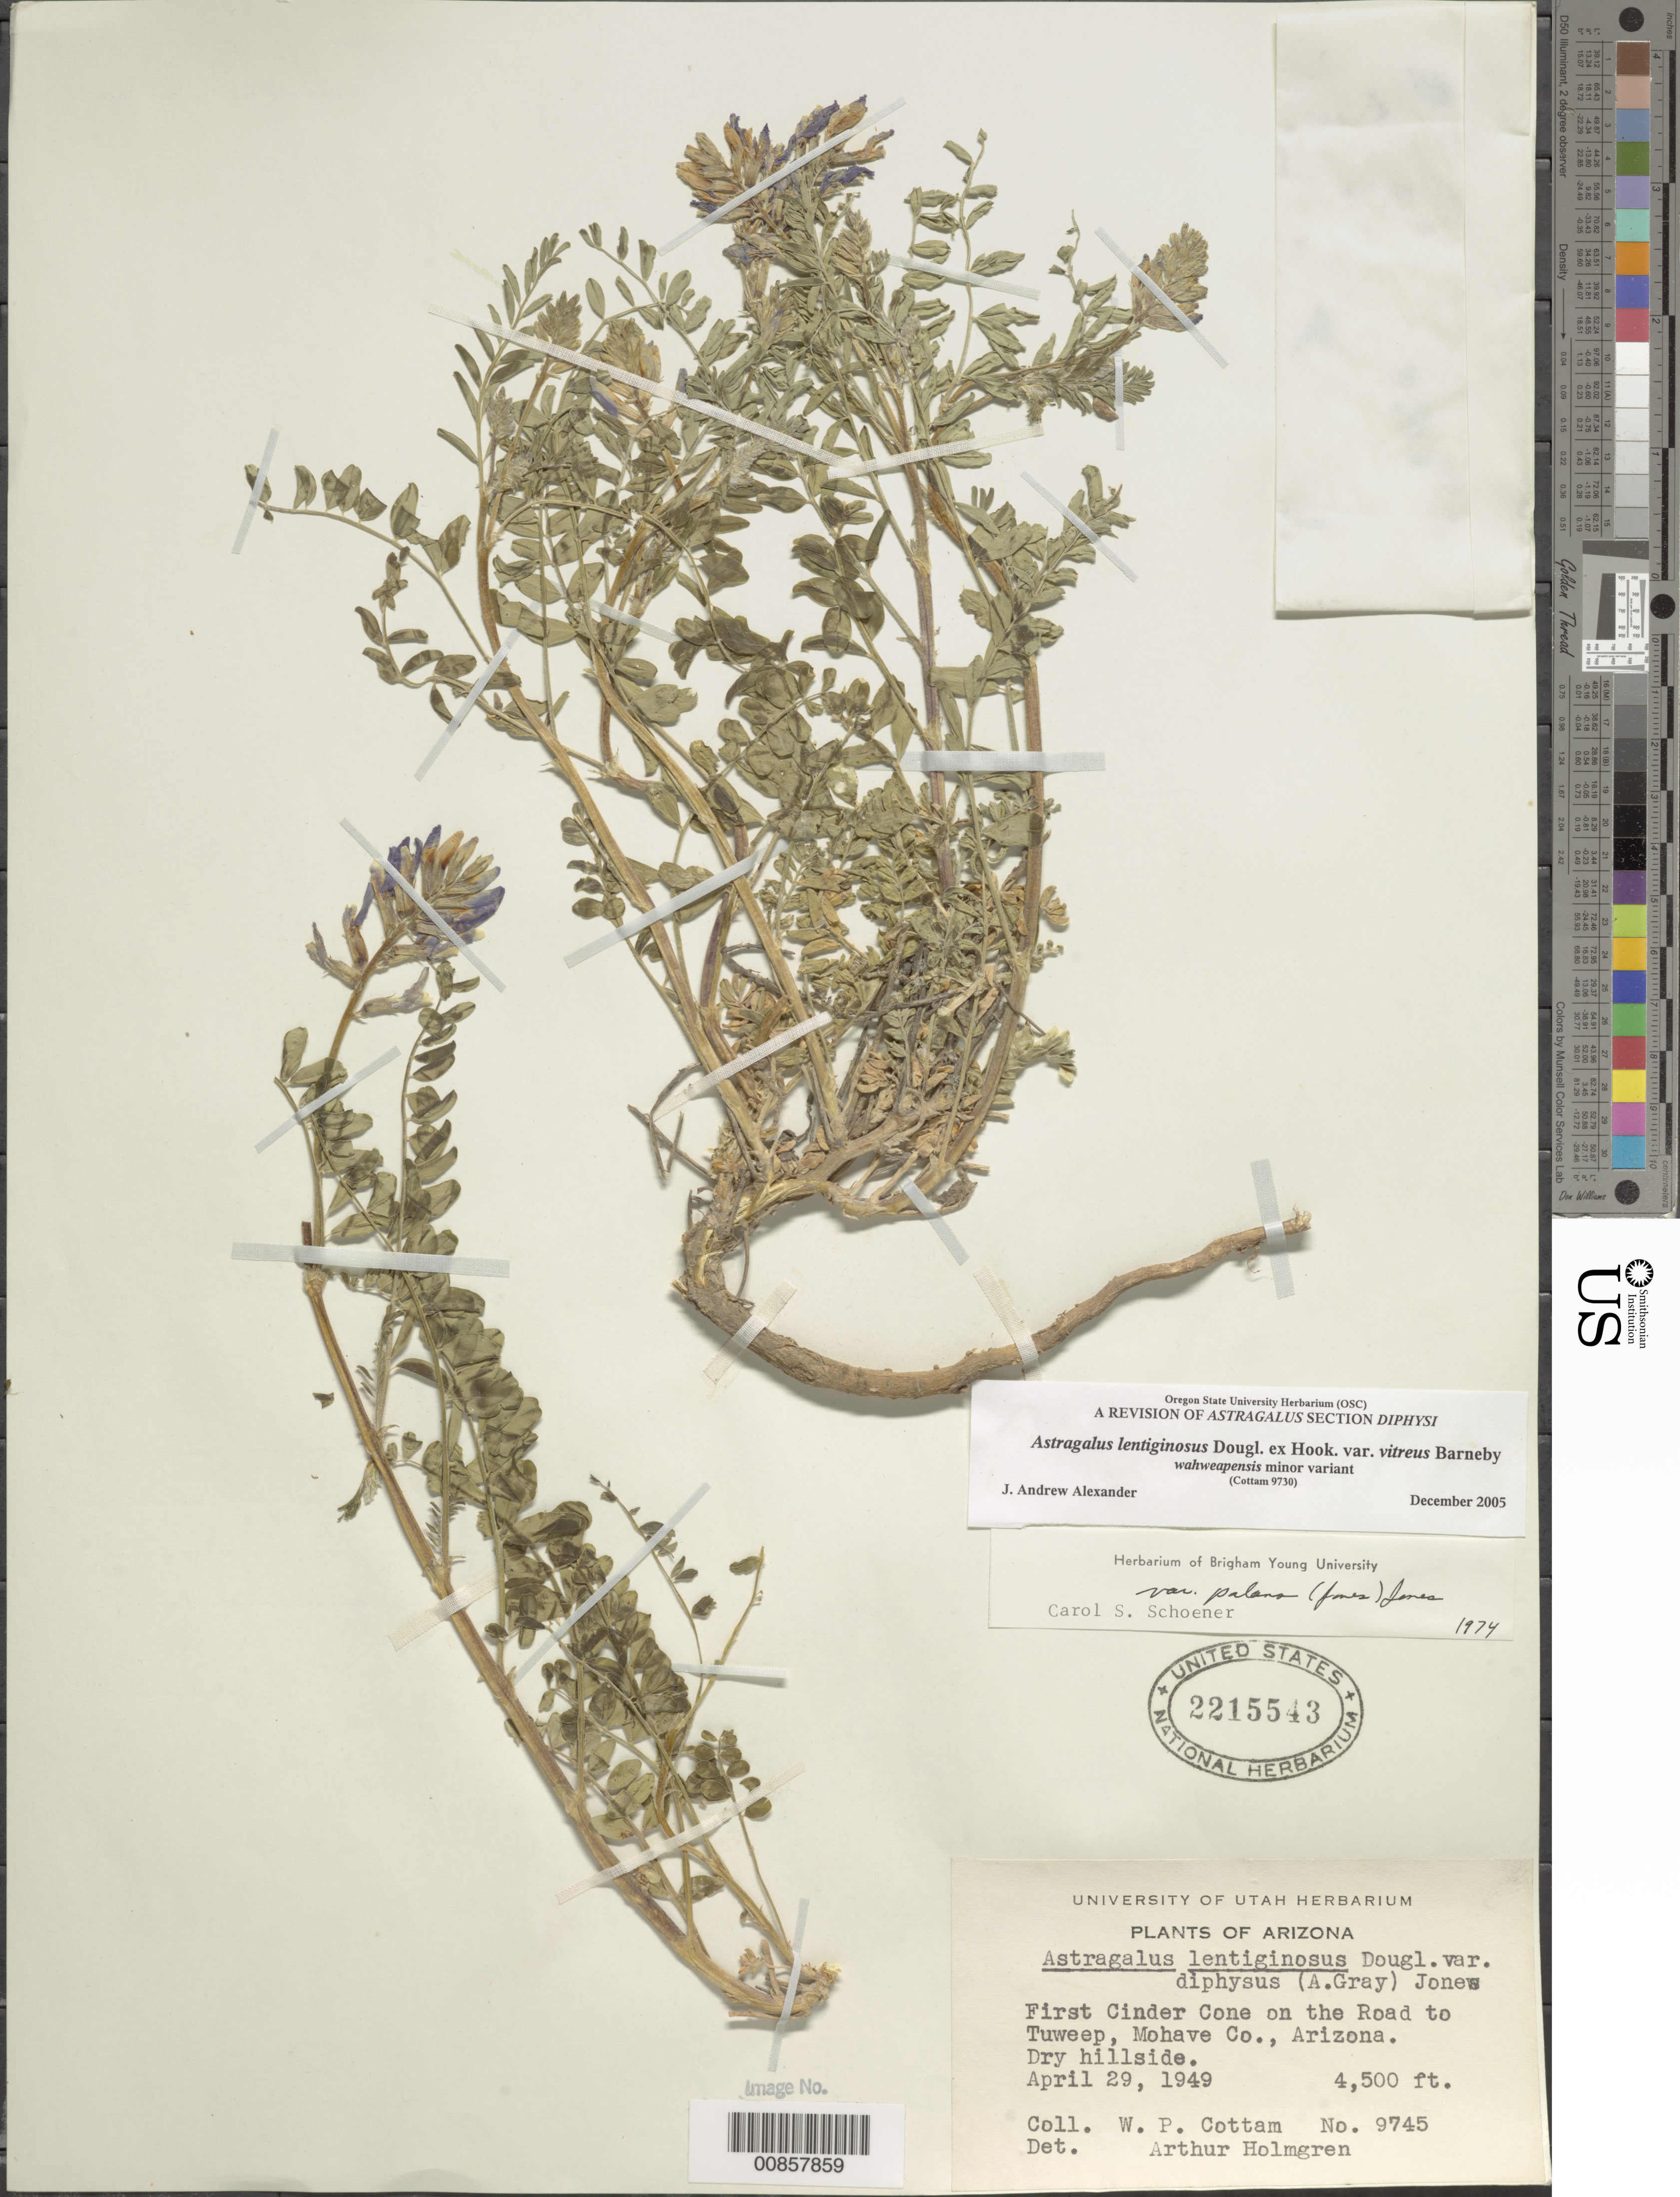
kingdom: Plantae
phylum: Tracheophyta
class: Magnoliopsida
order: Fabales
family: Fabaceae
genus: Astragalus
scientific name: Astragalus lentiginosus var. vitreus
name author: Barneby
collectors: W. Cottam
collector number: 9745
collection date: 1949-04-29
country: United States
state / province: Arizona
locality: Arizona. First Cinder Cone on the Road to Tuweep, Mohave Co.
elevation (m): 1372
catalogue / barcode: US 2215543